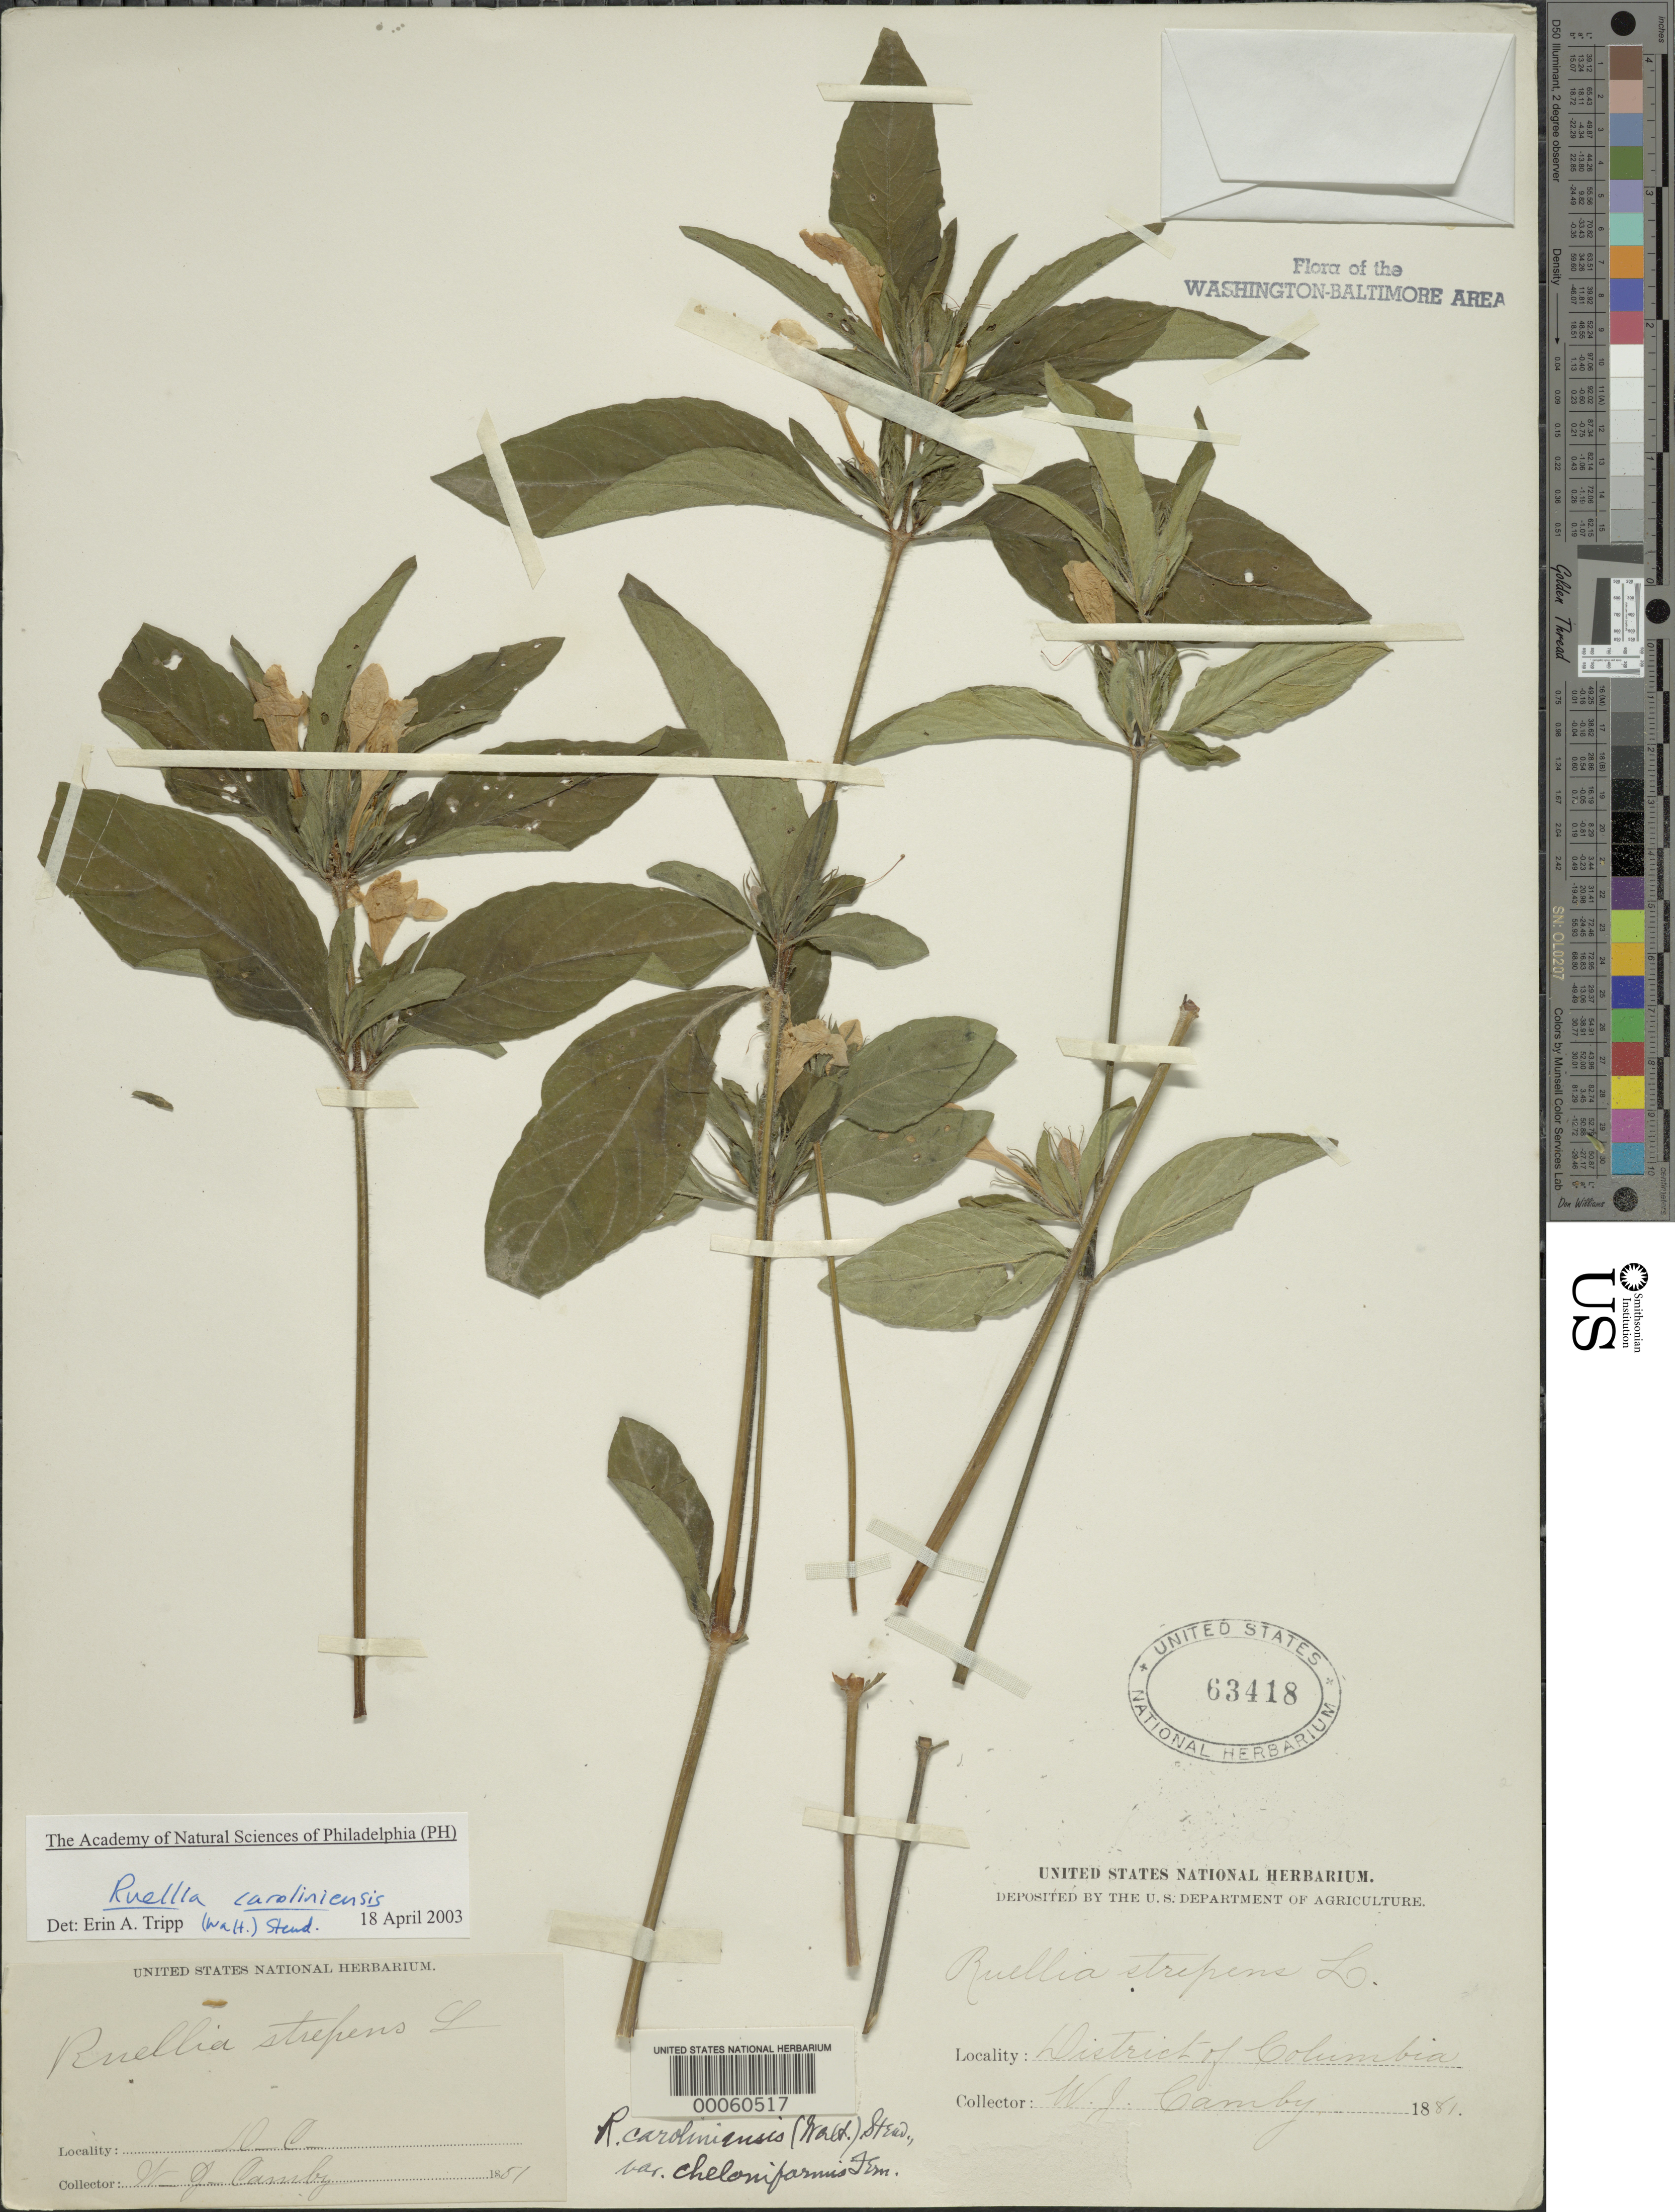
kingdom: Plantae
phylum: Tracheophyta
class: Magnoliopsida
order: Lamiales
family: Acanthaceae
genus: Ruellia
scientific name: Ruellia caroliniensis var. cheloniformis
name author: Fernald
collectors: W. Camby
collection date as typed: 1881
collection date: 1881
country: United States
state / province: District of Columbia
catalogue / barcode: US 63418